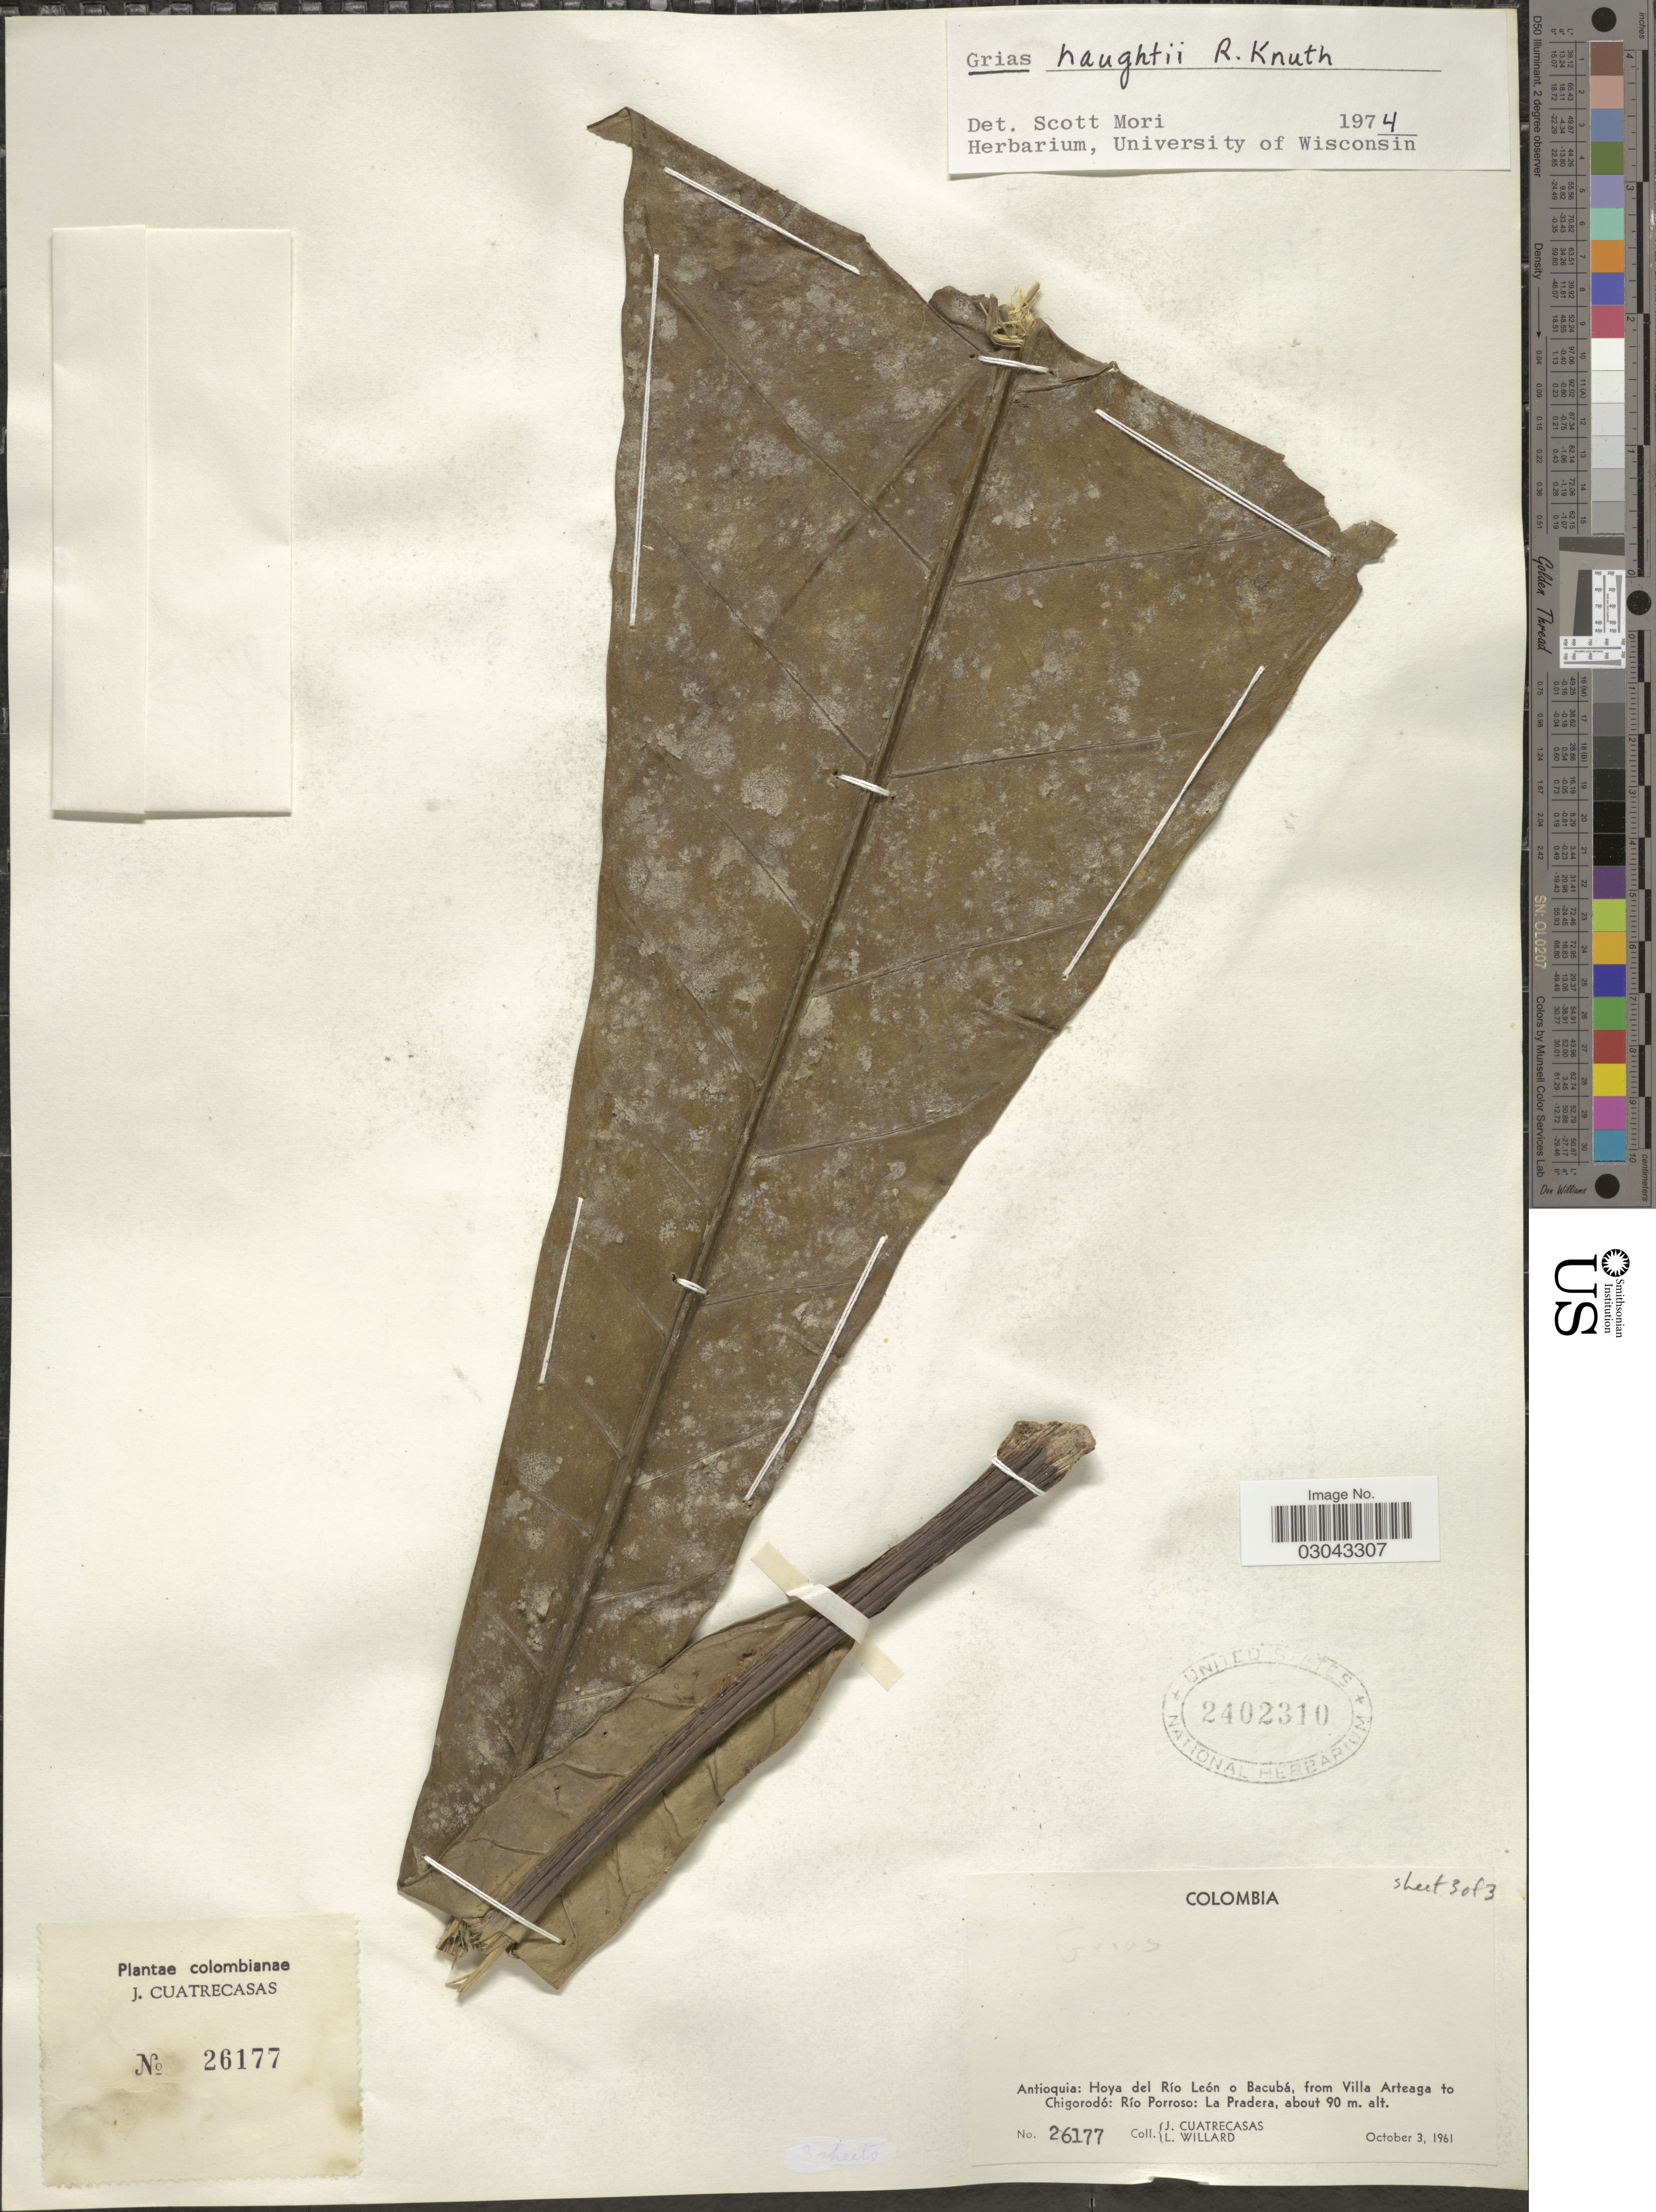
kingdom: Plantae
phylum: Tracheophyta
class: Magnoliopsida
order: Ericales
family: Lecythidaceae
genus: Grias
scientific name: Grias haughtii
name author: R. Knuth in Engl.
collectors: J. Cuatrecasas & L. Willard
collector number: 26177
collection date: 1961-10-03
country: Colombia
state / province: Antioquia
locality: Antioquia: Hoya del Río León o Bacubá, from Villa Arteaga to Chigorodó: Río Porroso: La Pradera.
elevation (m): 90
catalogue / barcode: US 2402310